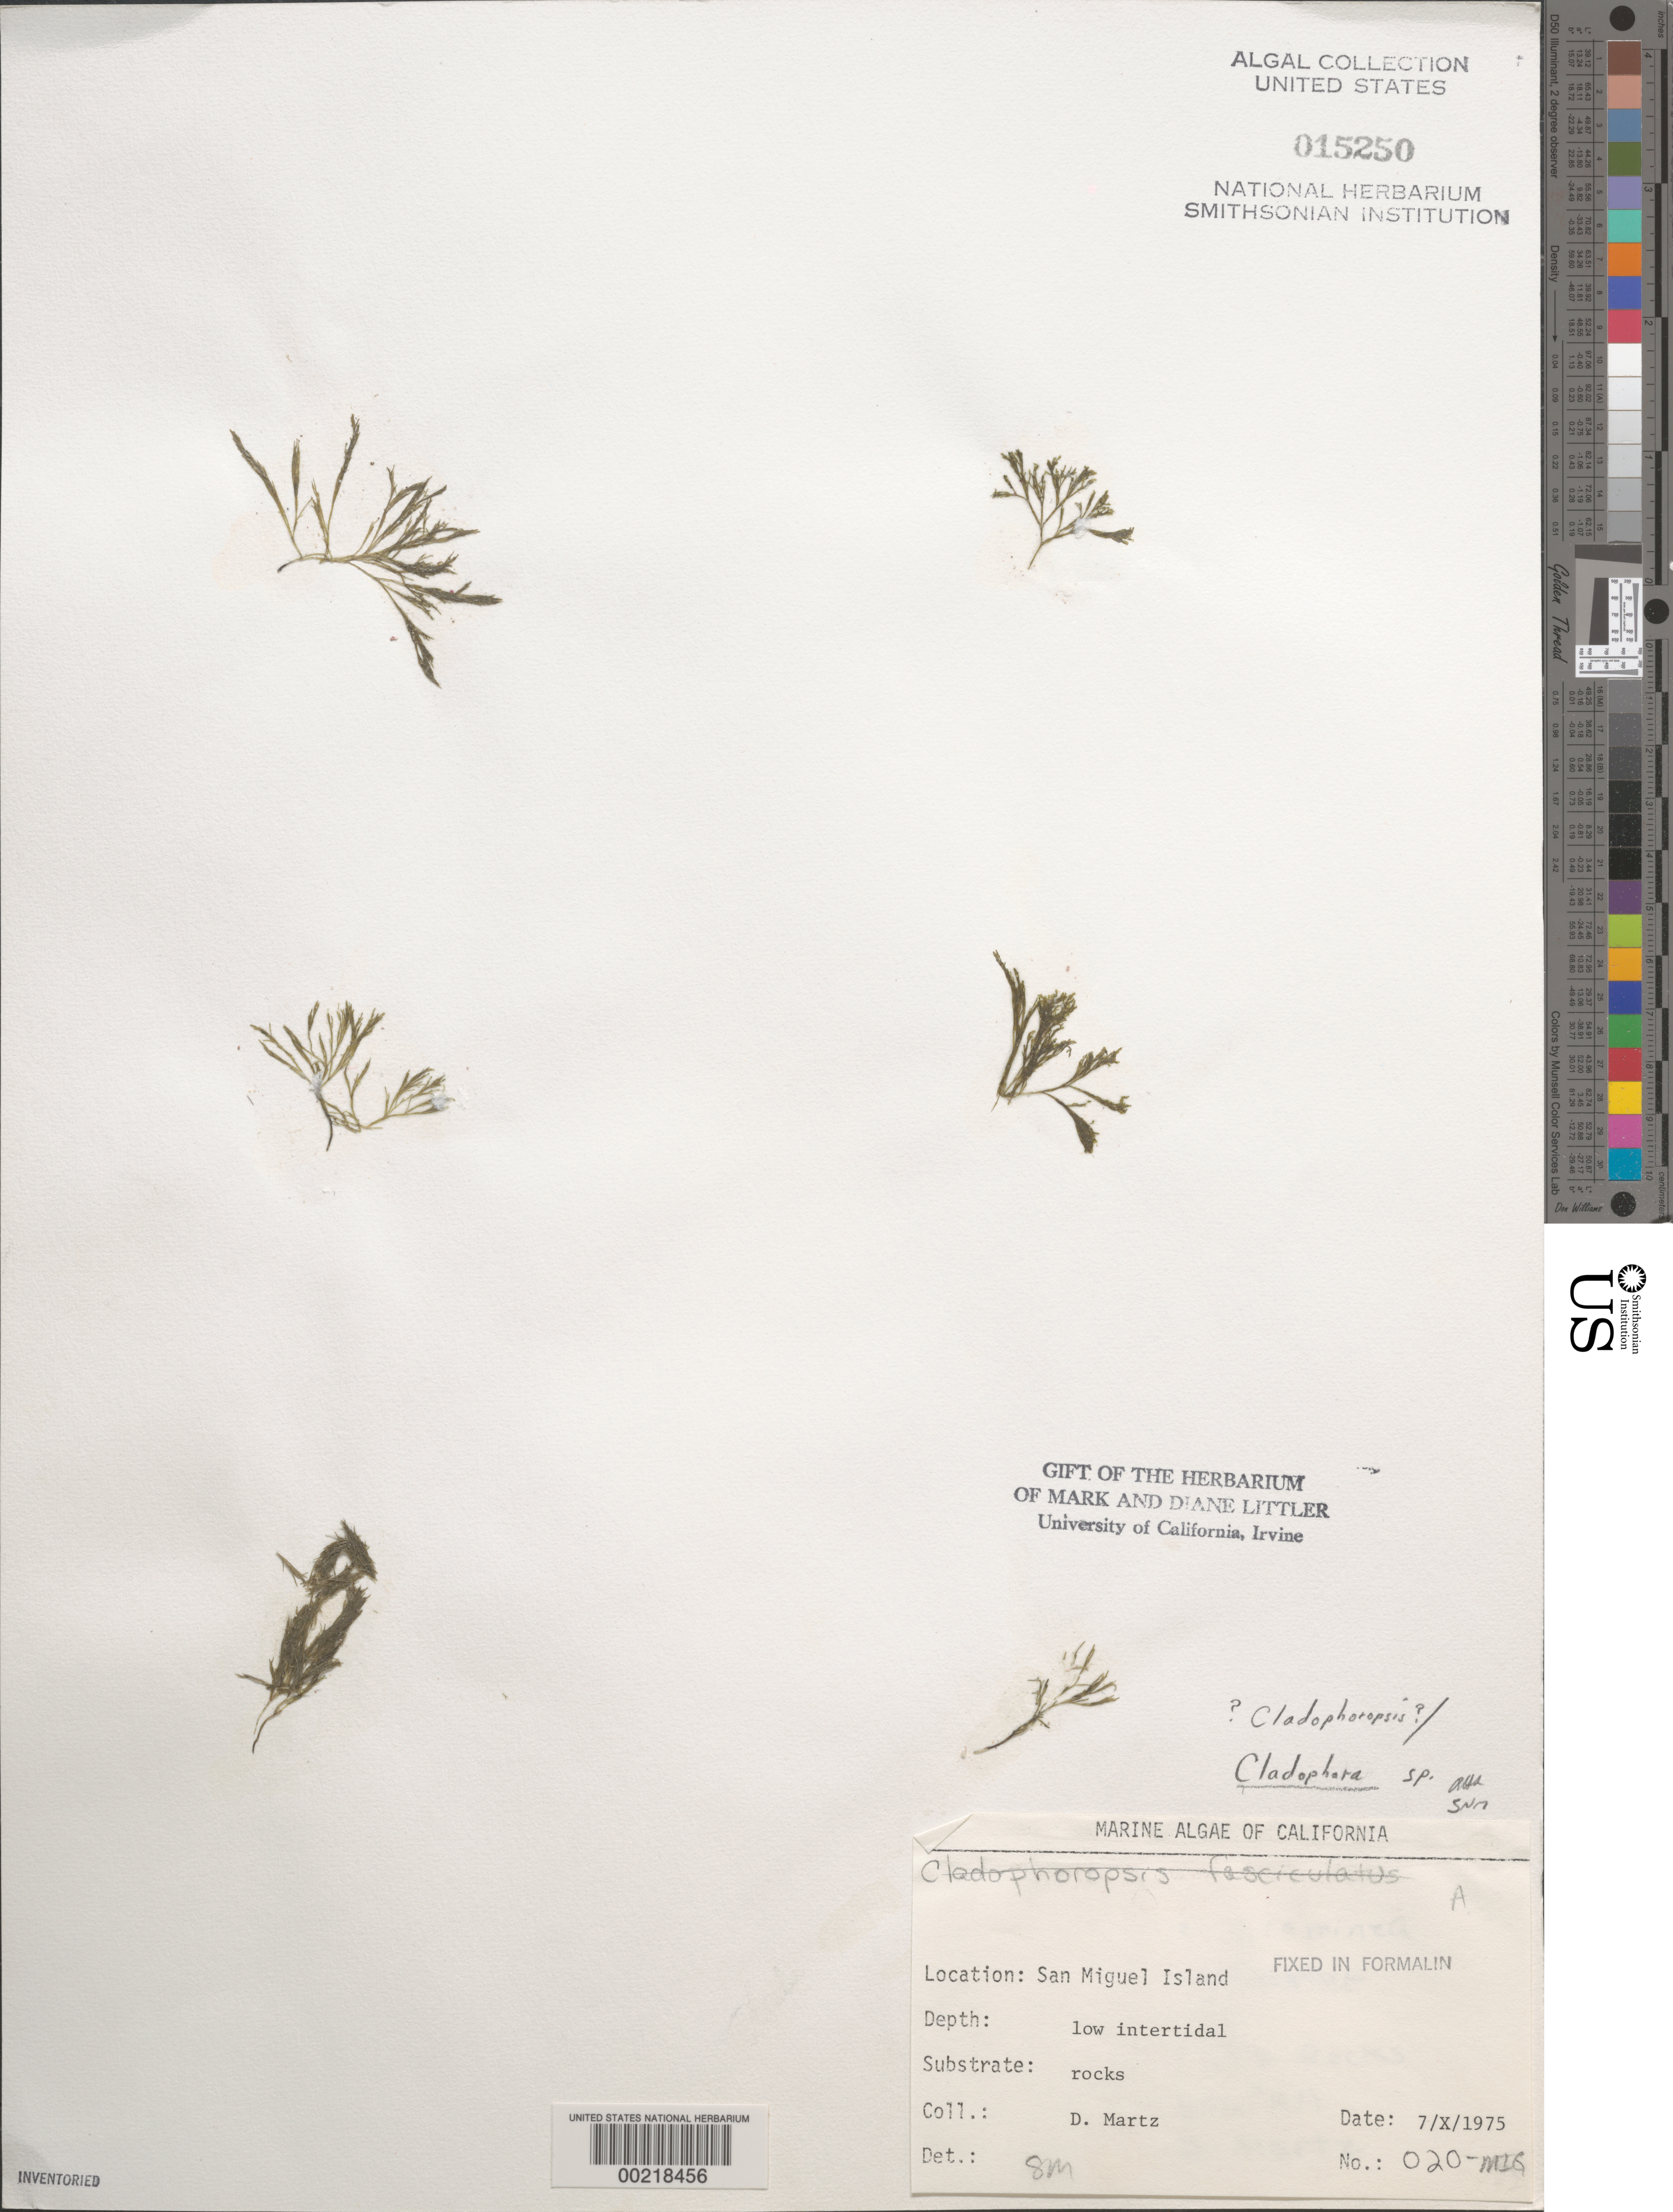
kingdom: Plantae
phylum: Chlorophyta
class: Ulvophyceae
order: Cladophorales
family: Cladophoraceae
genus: Cladophora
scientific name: Cladophora sp.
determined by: Murray, S. N.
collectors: D. Martz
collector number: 020-MIG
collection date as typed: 07 Oct 1975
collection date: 1975-10-07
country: United States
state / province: California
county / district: Santa Barbara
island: San Miguel Island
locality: Cuyler Harbor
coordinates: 34 02'55"N, 120 20'08"W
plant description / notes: BLM-SOCALBIGHT Rocky Intertidal Survey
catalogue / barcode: US 15250